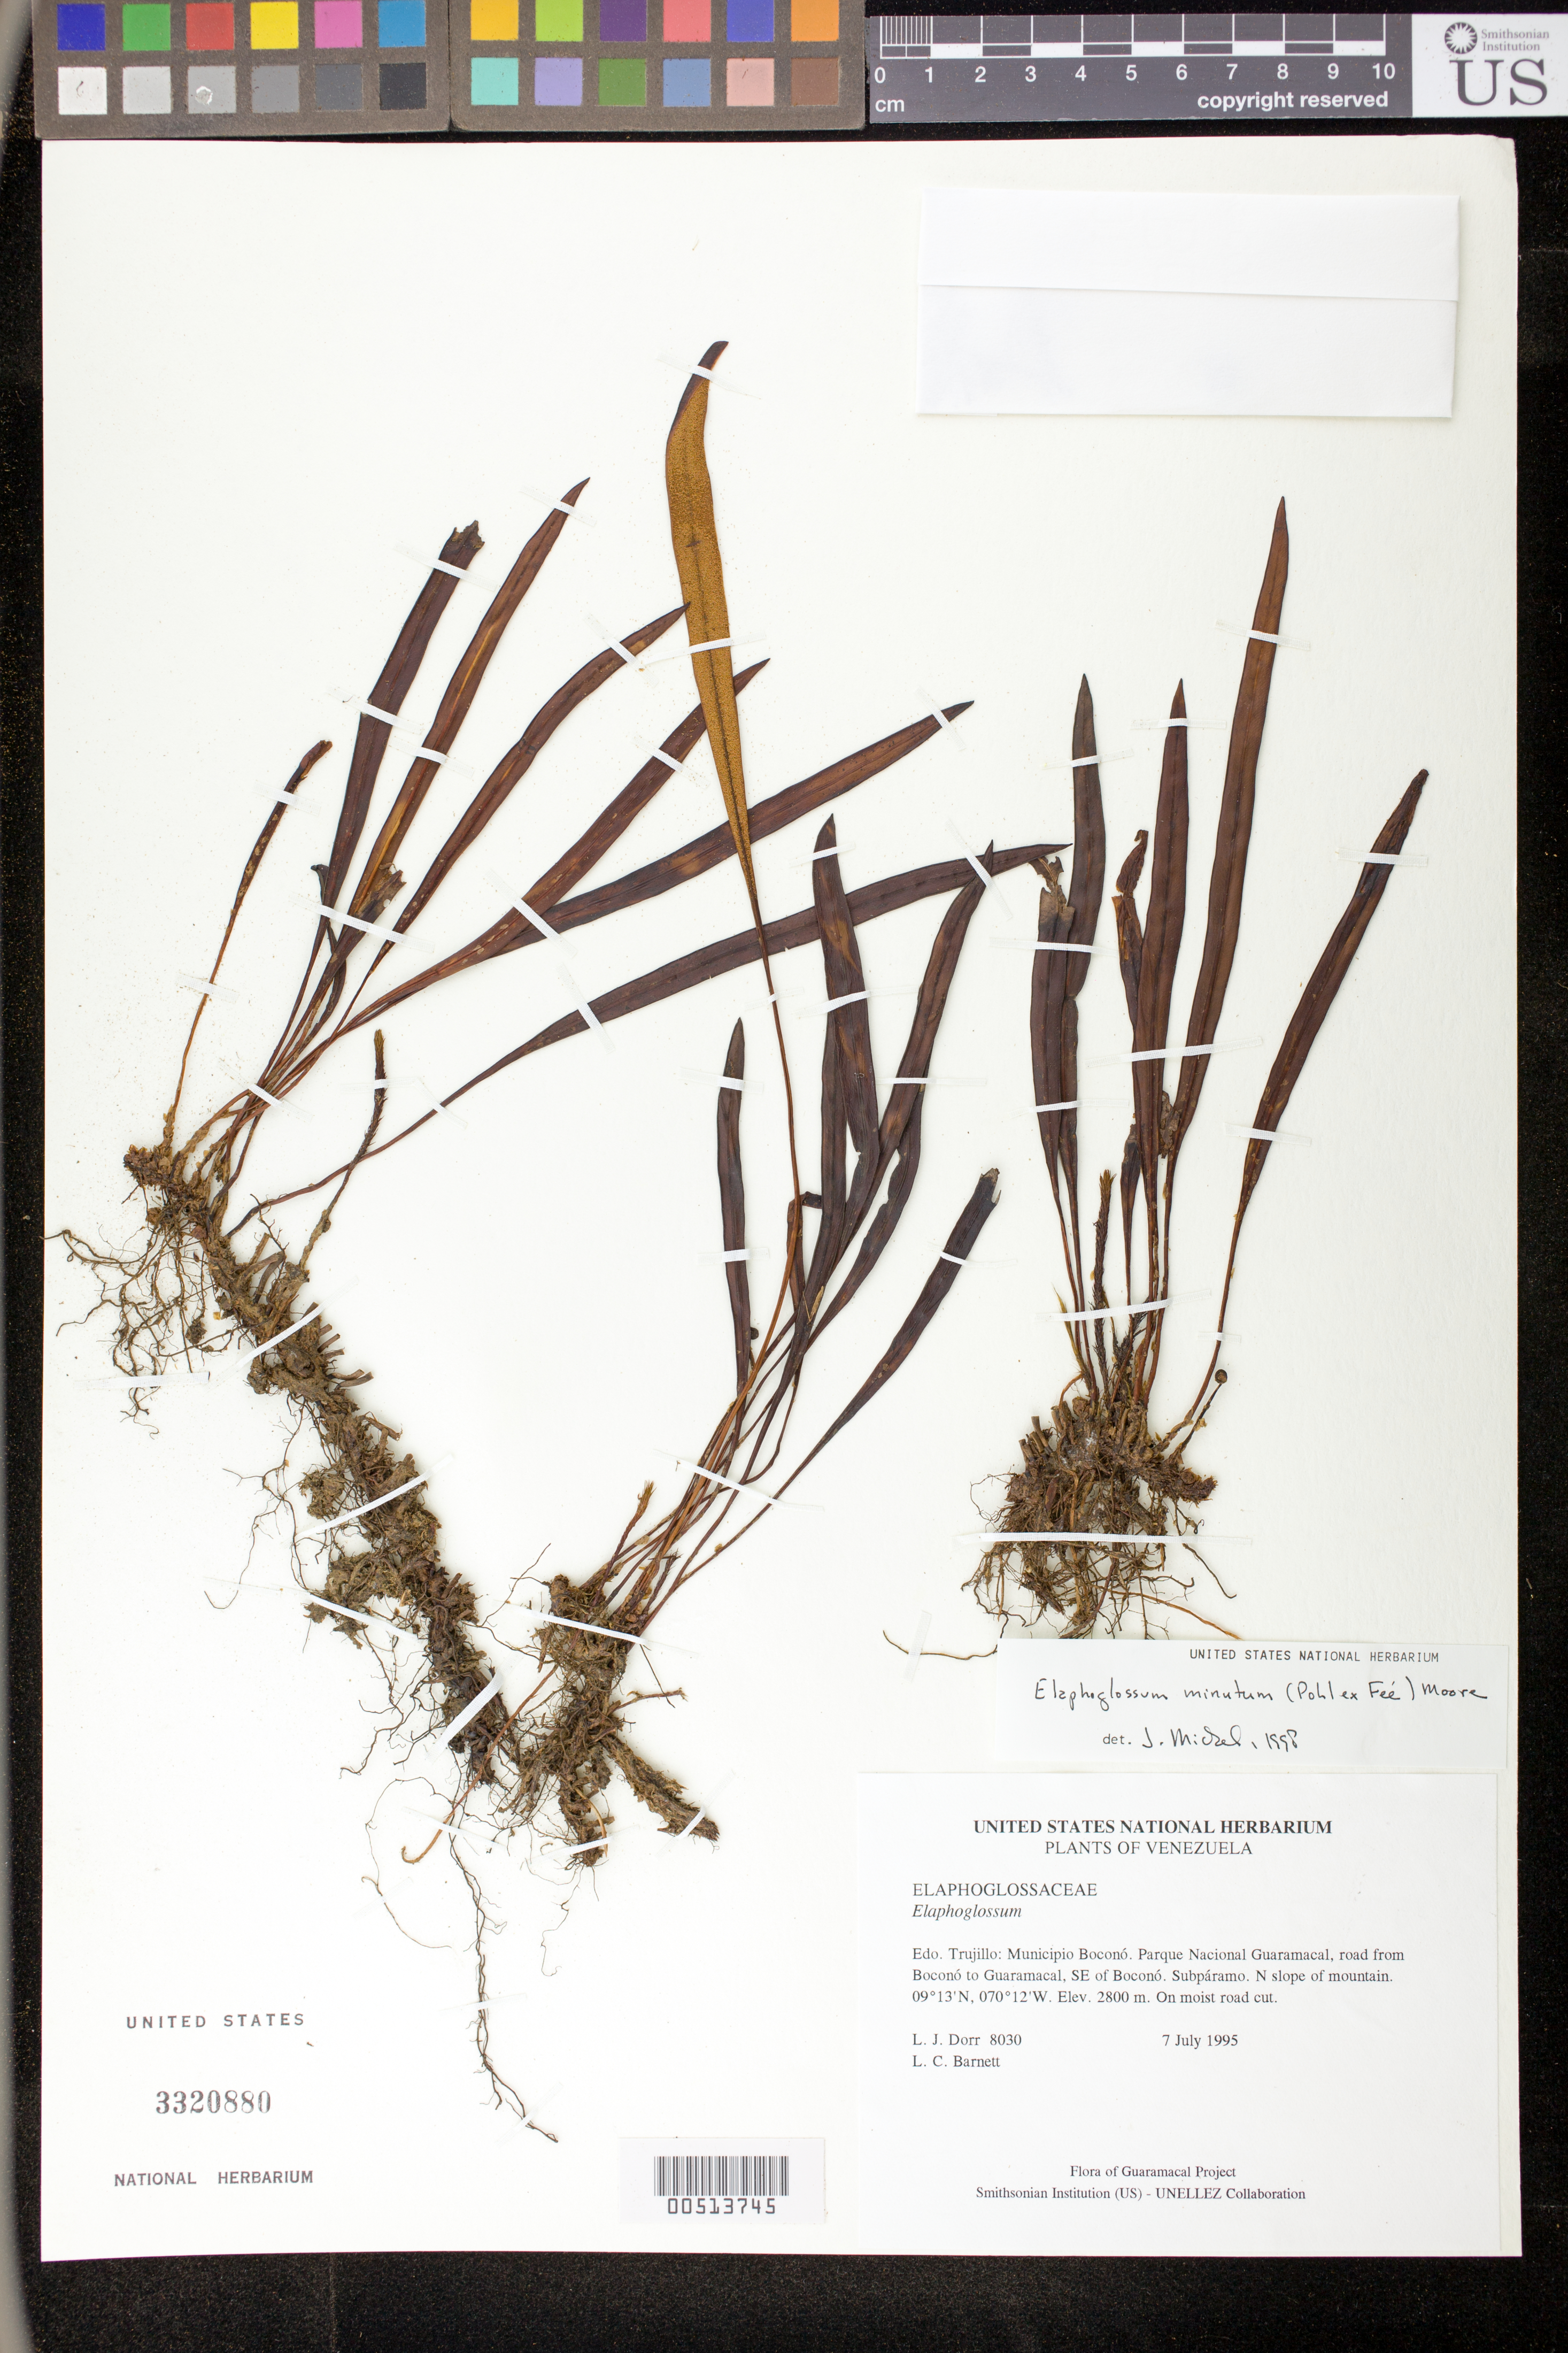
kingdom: Plantae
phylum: Tracheophyta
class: Polypodiopsida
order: Polypodiales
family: Dryopteridaceae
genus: Elaphoglossum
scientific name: Elaphoglossum gayanum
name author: (Fée) T. Moore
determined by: Vasco, A.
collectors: L. J. Dorr & L. C. Barnett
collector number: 8030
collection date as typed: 07 Jul 1995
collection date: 1995-07-07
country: Venezuela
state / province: Trujillo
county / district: Boconó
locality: Parque Nacional Guaramacal, road from Boconó to Guaramacal, SE of Boconó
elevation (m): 2800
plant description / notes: NY, PORT, US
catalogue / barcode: US 3320880